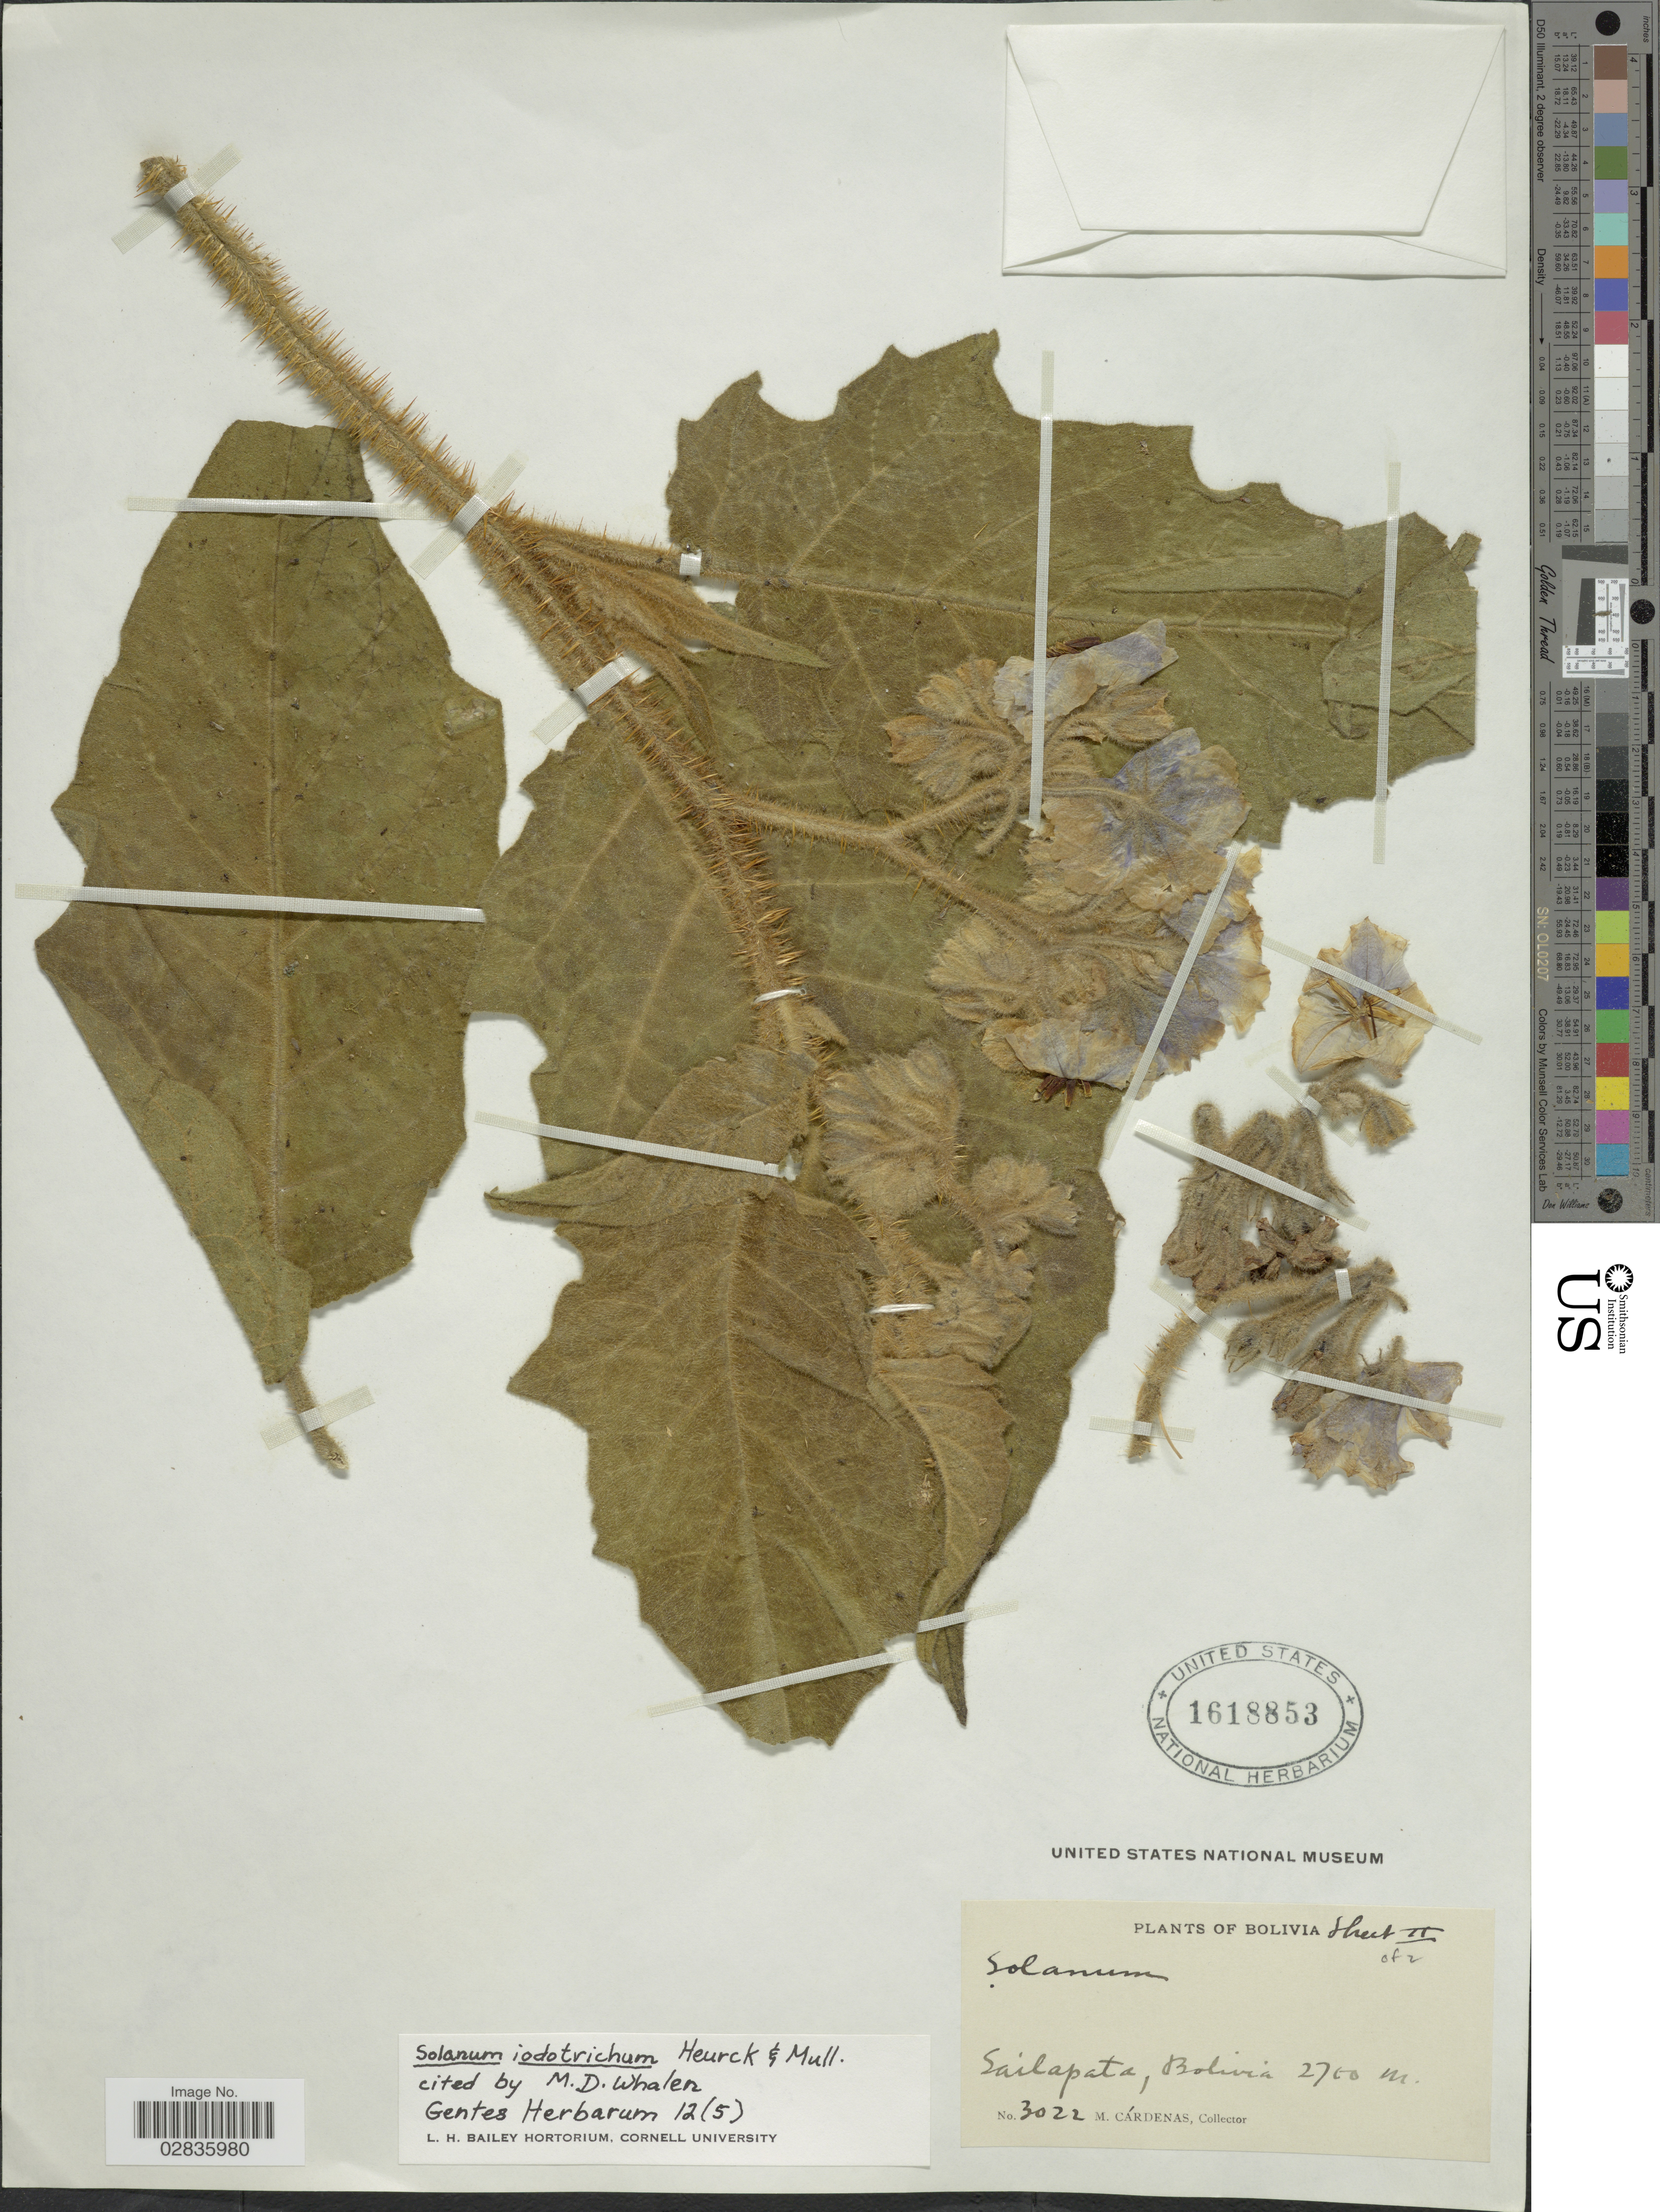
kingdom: Plantae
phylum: Tracheophyta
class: Magnoliopsida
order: Solanales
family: Solanaceae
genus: Solanum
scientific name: Solanum iodotrichum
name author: Van Heurck & Müll. Arg.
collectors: M. Cárdenas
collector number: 3022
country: Bolivia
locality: Sailapata.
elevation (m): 2700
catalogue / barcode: US 1618853